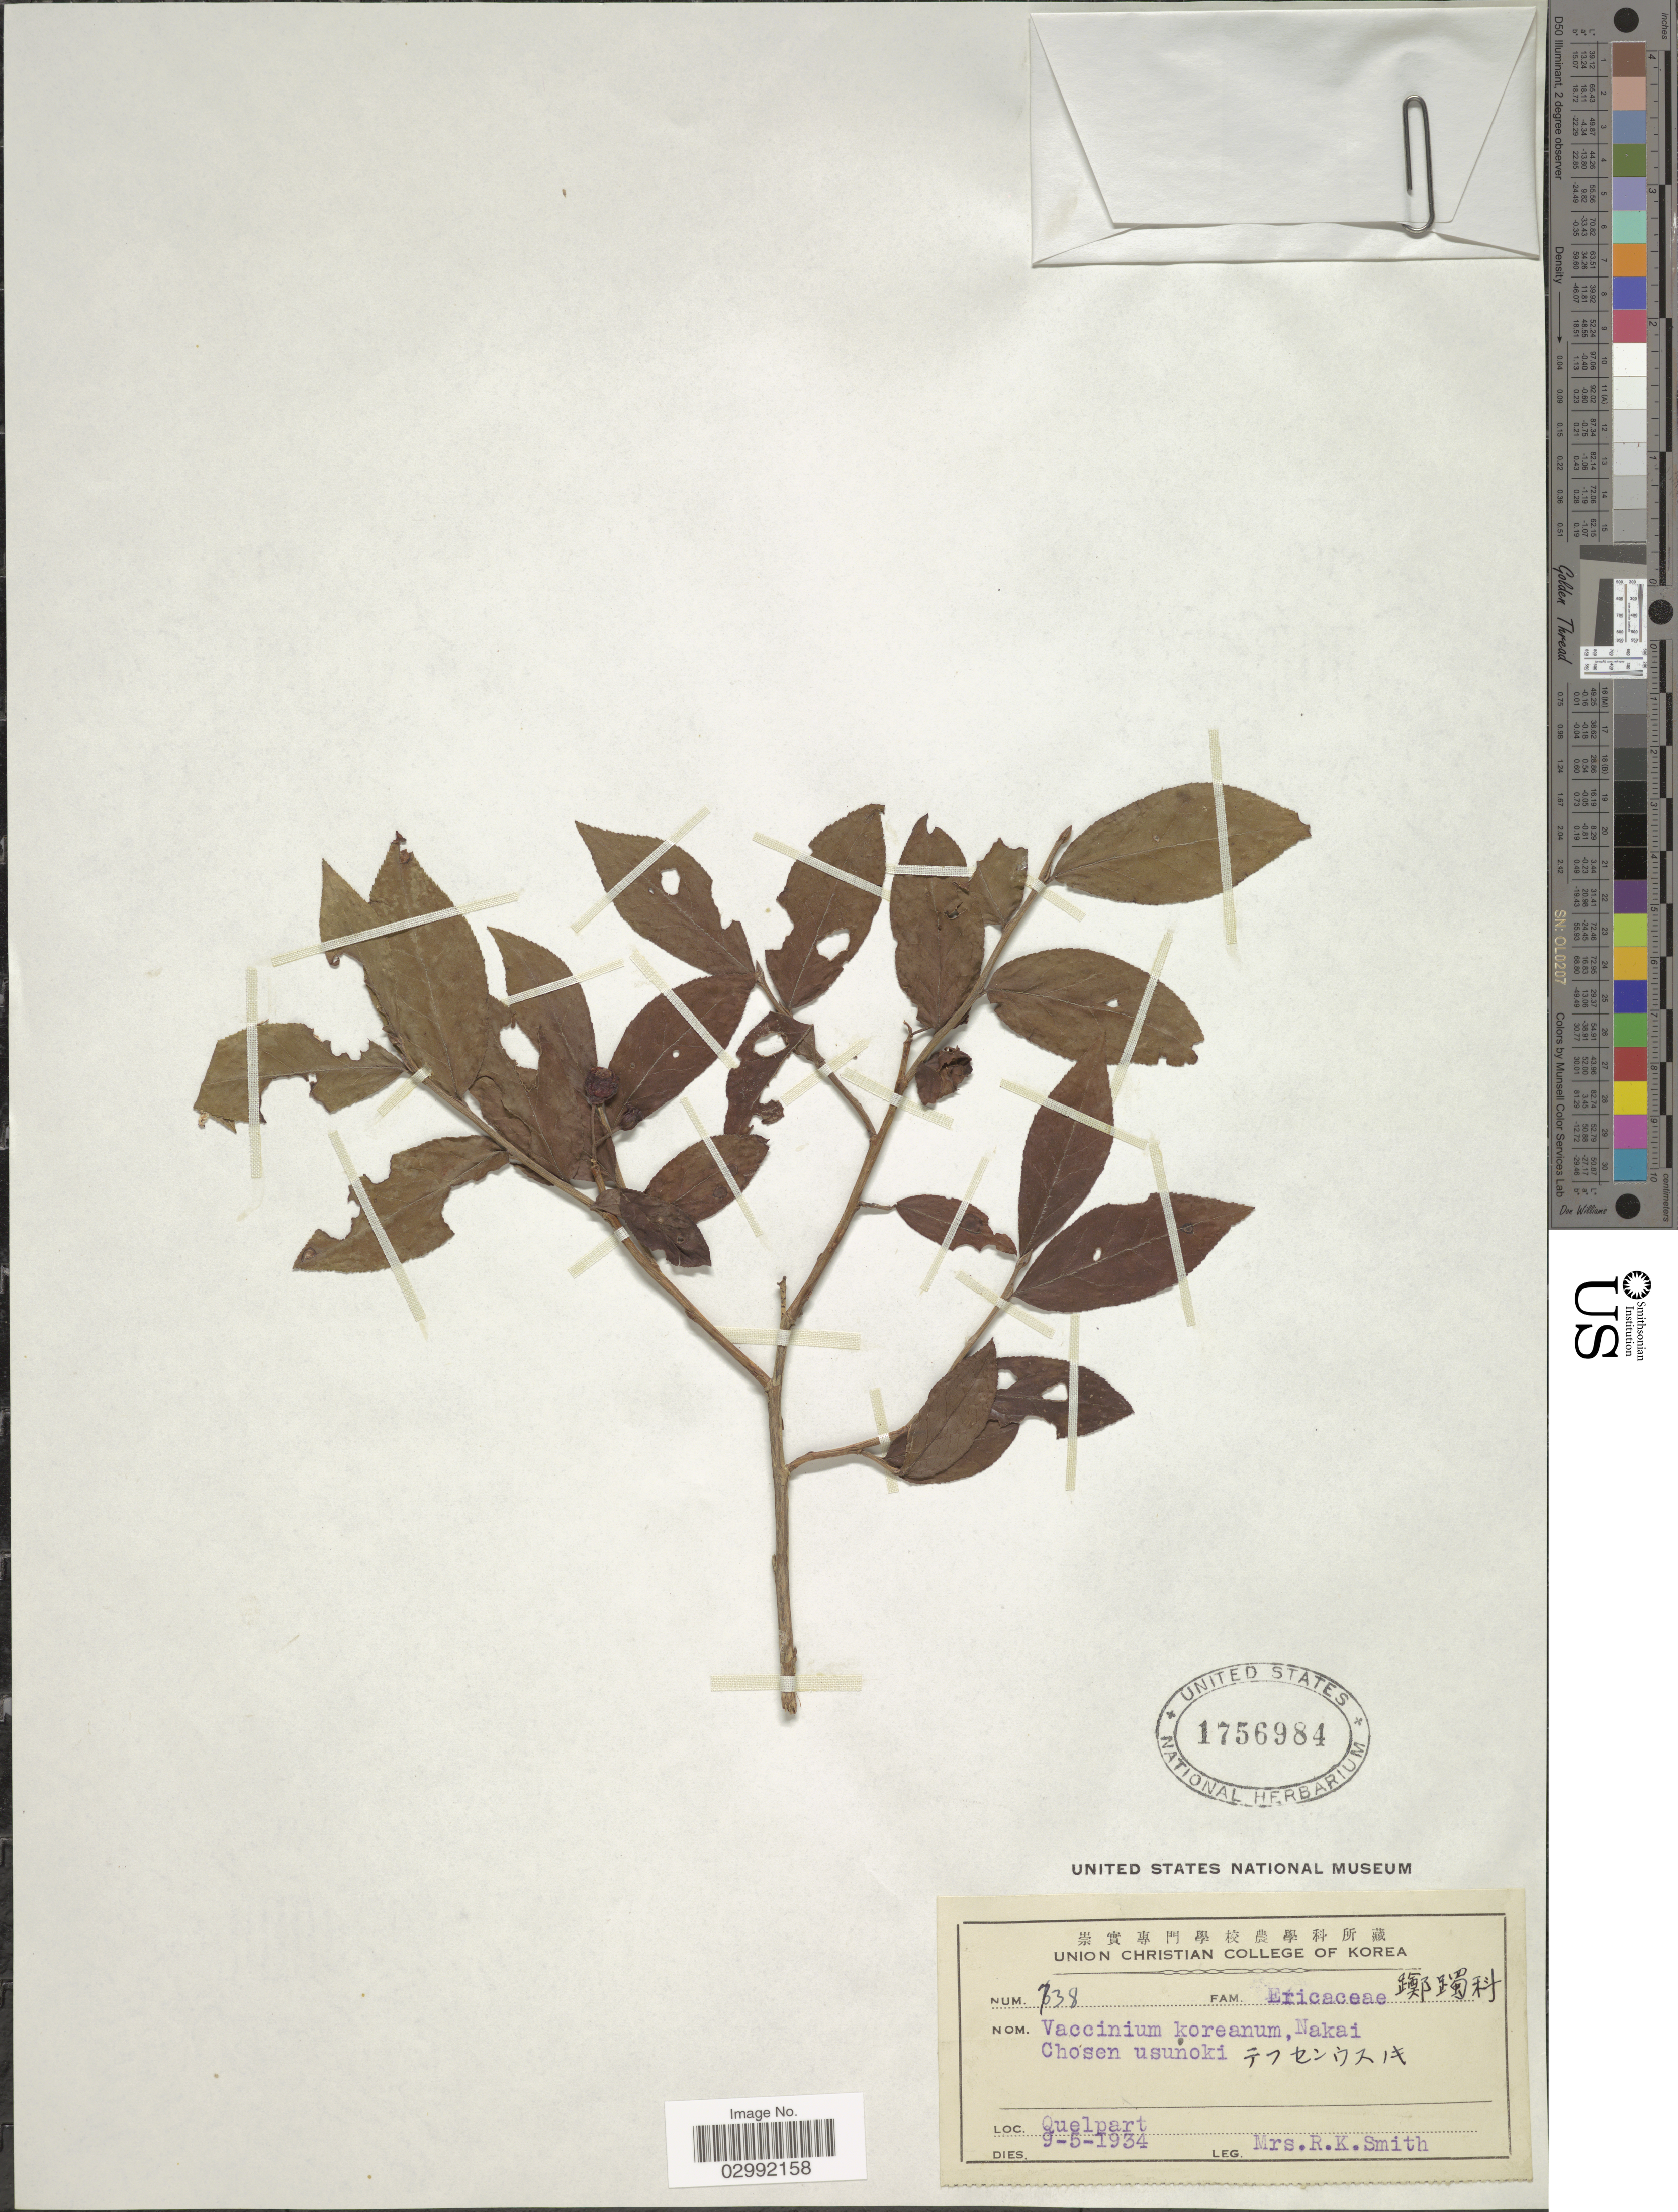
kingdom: Plantae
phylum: Tracheophyta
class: Magnoliopsida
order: Ericales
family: Ericaceae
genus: Vaccinium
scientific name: Vaccinium koreanum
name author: Nakai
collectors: R. Smith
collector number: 738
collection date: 1934-05-09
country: South Korea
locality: Quelpart.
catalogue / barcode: US 1756984